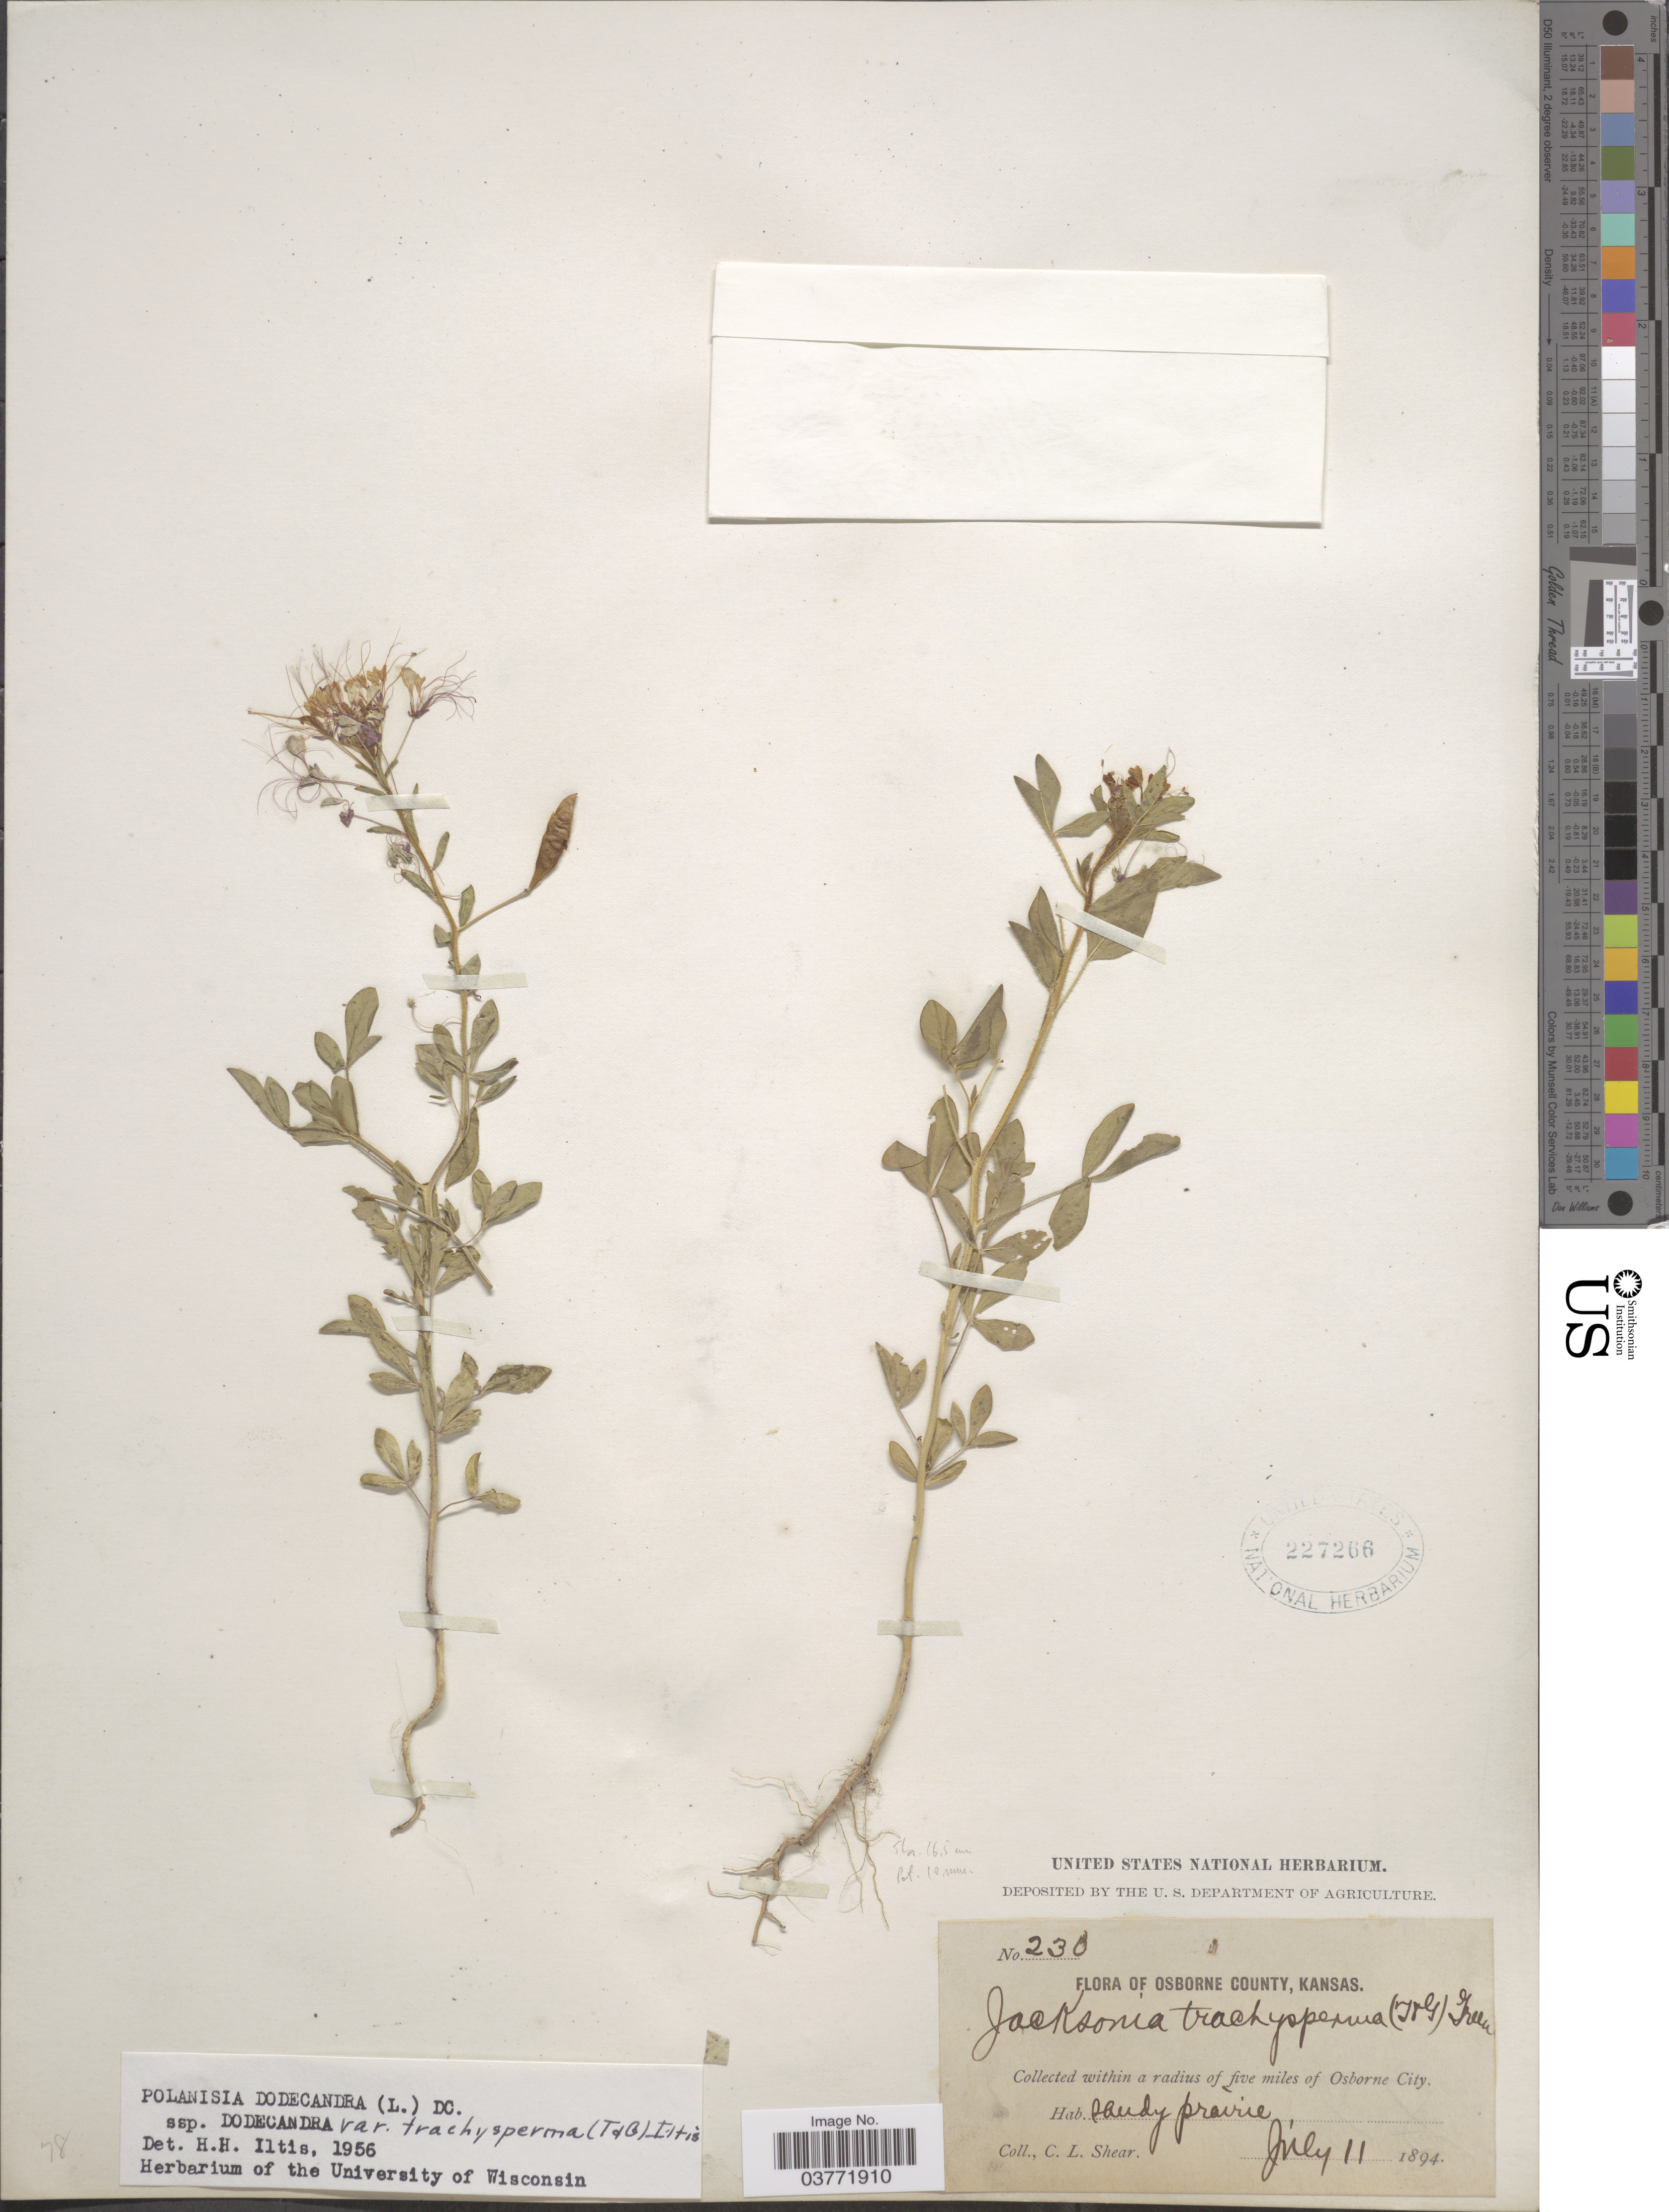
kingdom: Plantae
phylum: Tracheophyta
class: Magnoliopsida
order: Brassicales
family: Cleomaceae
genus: Polanisia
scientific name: Polanisia trachysperma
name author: Torr. & A. Gray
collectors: C. L. Shear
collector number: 230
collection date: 1894-07-11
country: United States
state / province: Kansas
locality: Osborne County. Radius of five miles of Osborne City.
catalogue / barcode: US 227266